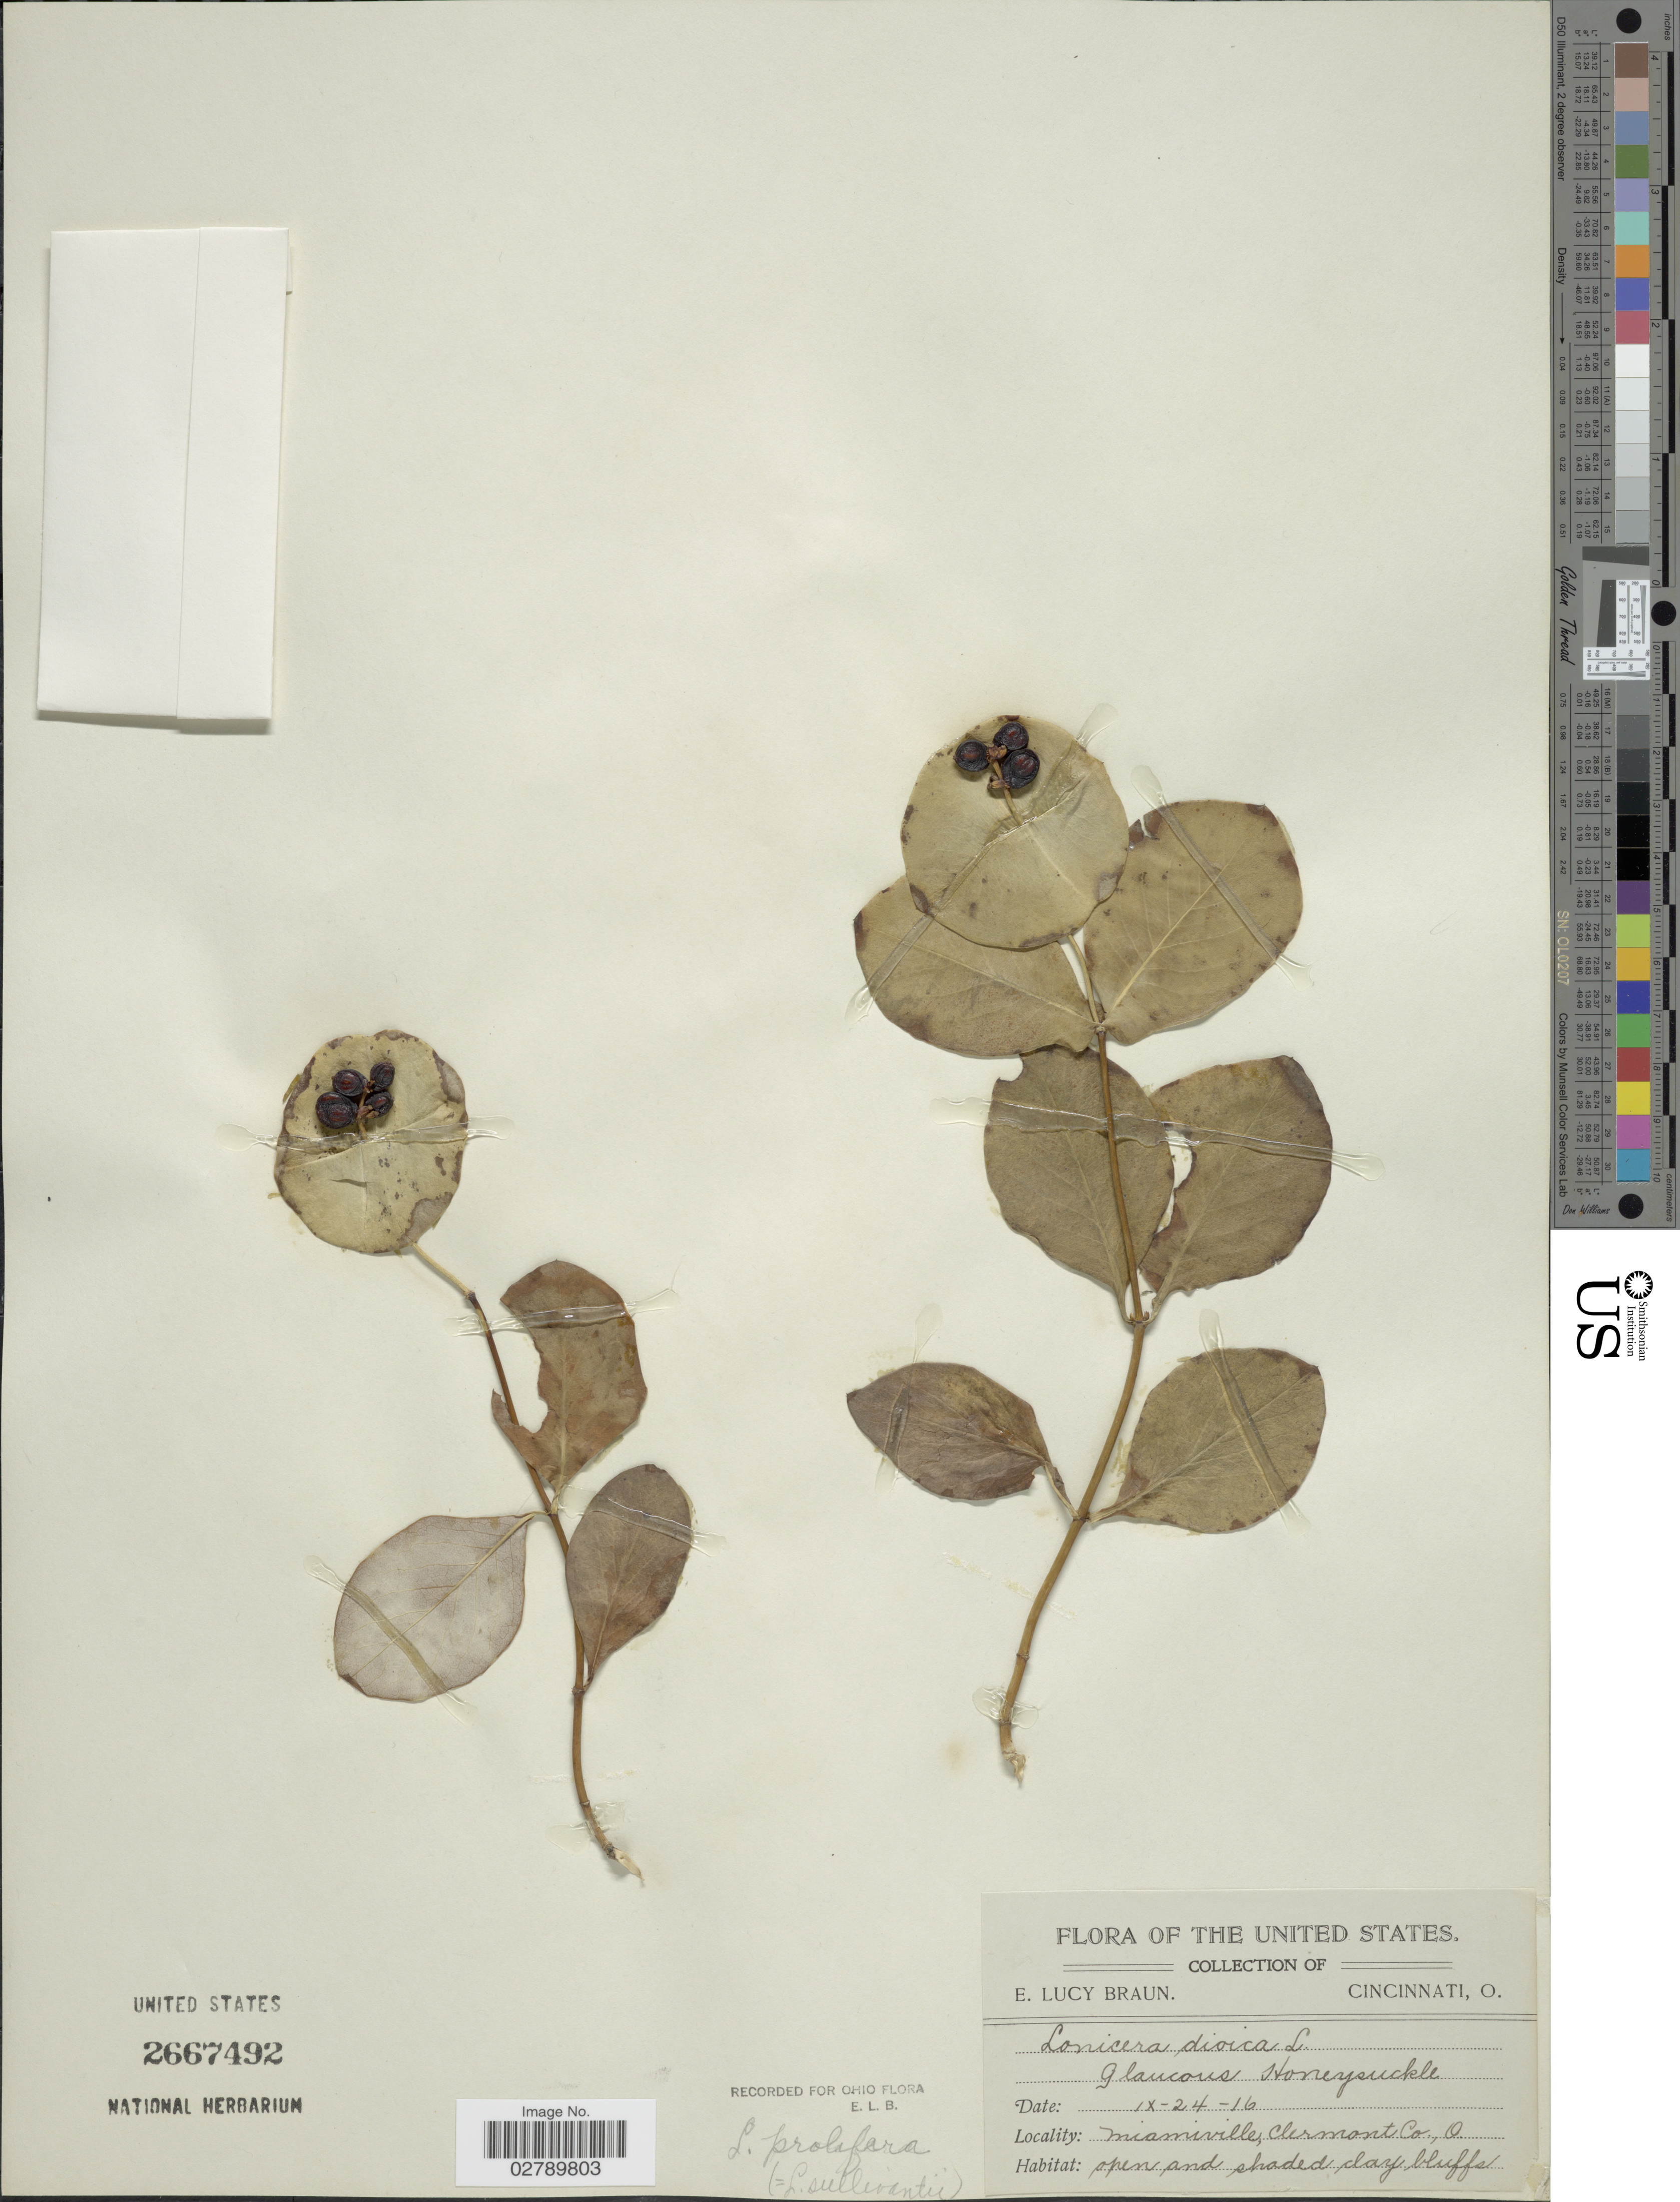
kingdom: Plantae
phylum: Tracheophyta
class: Magnoliopsida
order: Dipsacales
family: Caprifoliaceae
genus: Lonicera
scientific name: Lonicera prolifera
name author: (O. Kirchner) Booth ex Rehder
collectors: E. L. Braun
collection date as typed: Transcribed d/m/y: 24/9/16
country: United States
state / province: Ohio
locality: Miamiville, Clermont Co.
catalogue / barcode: US 2667492